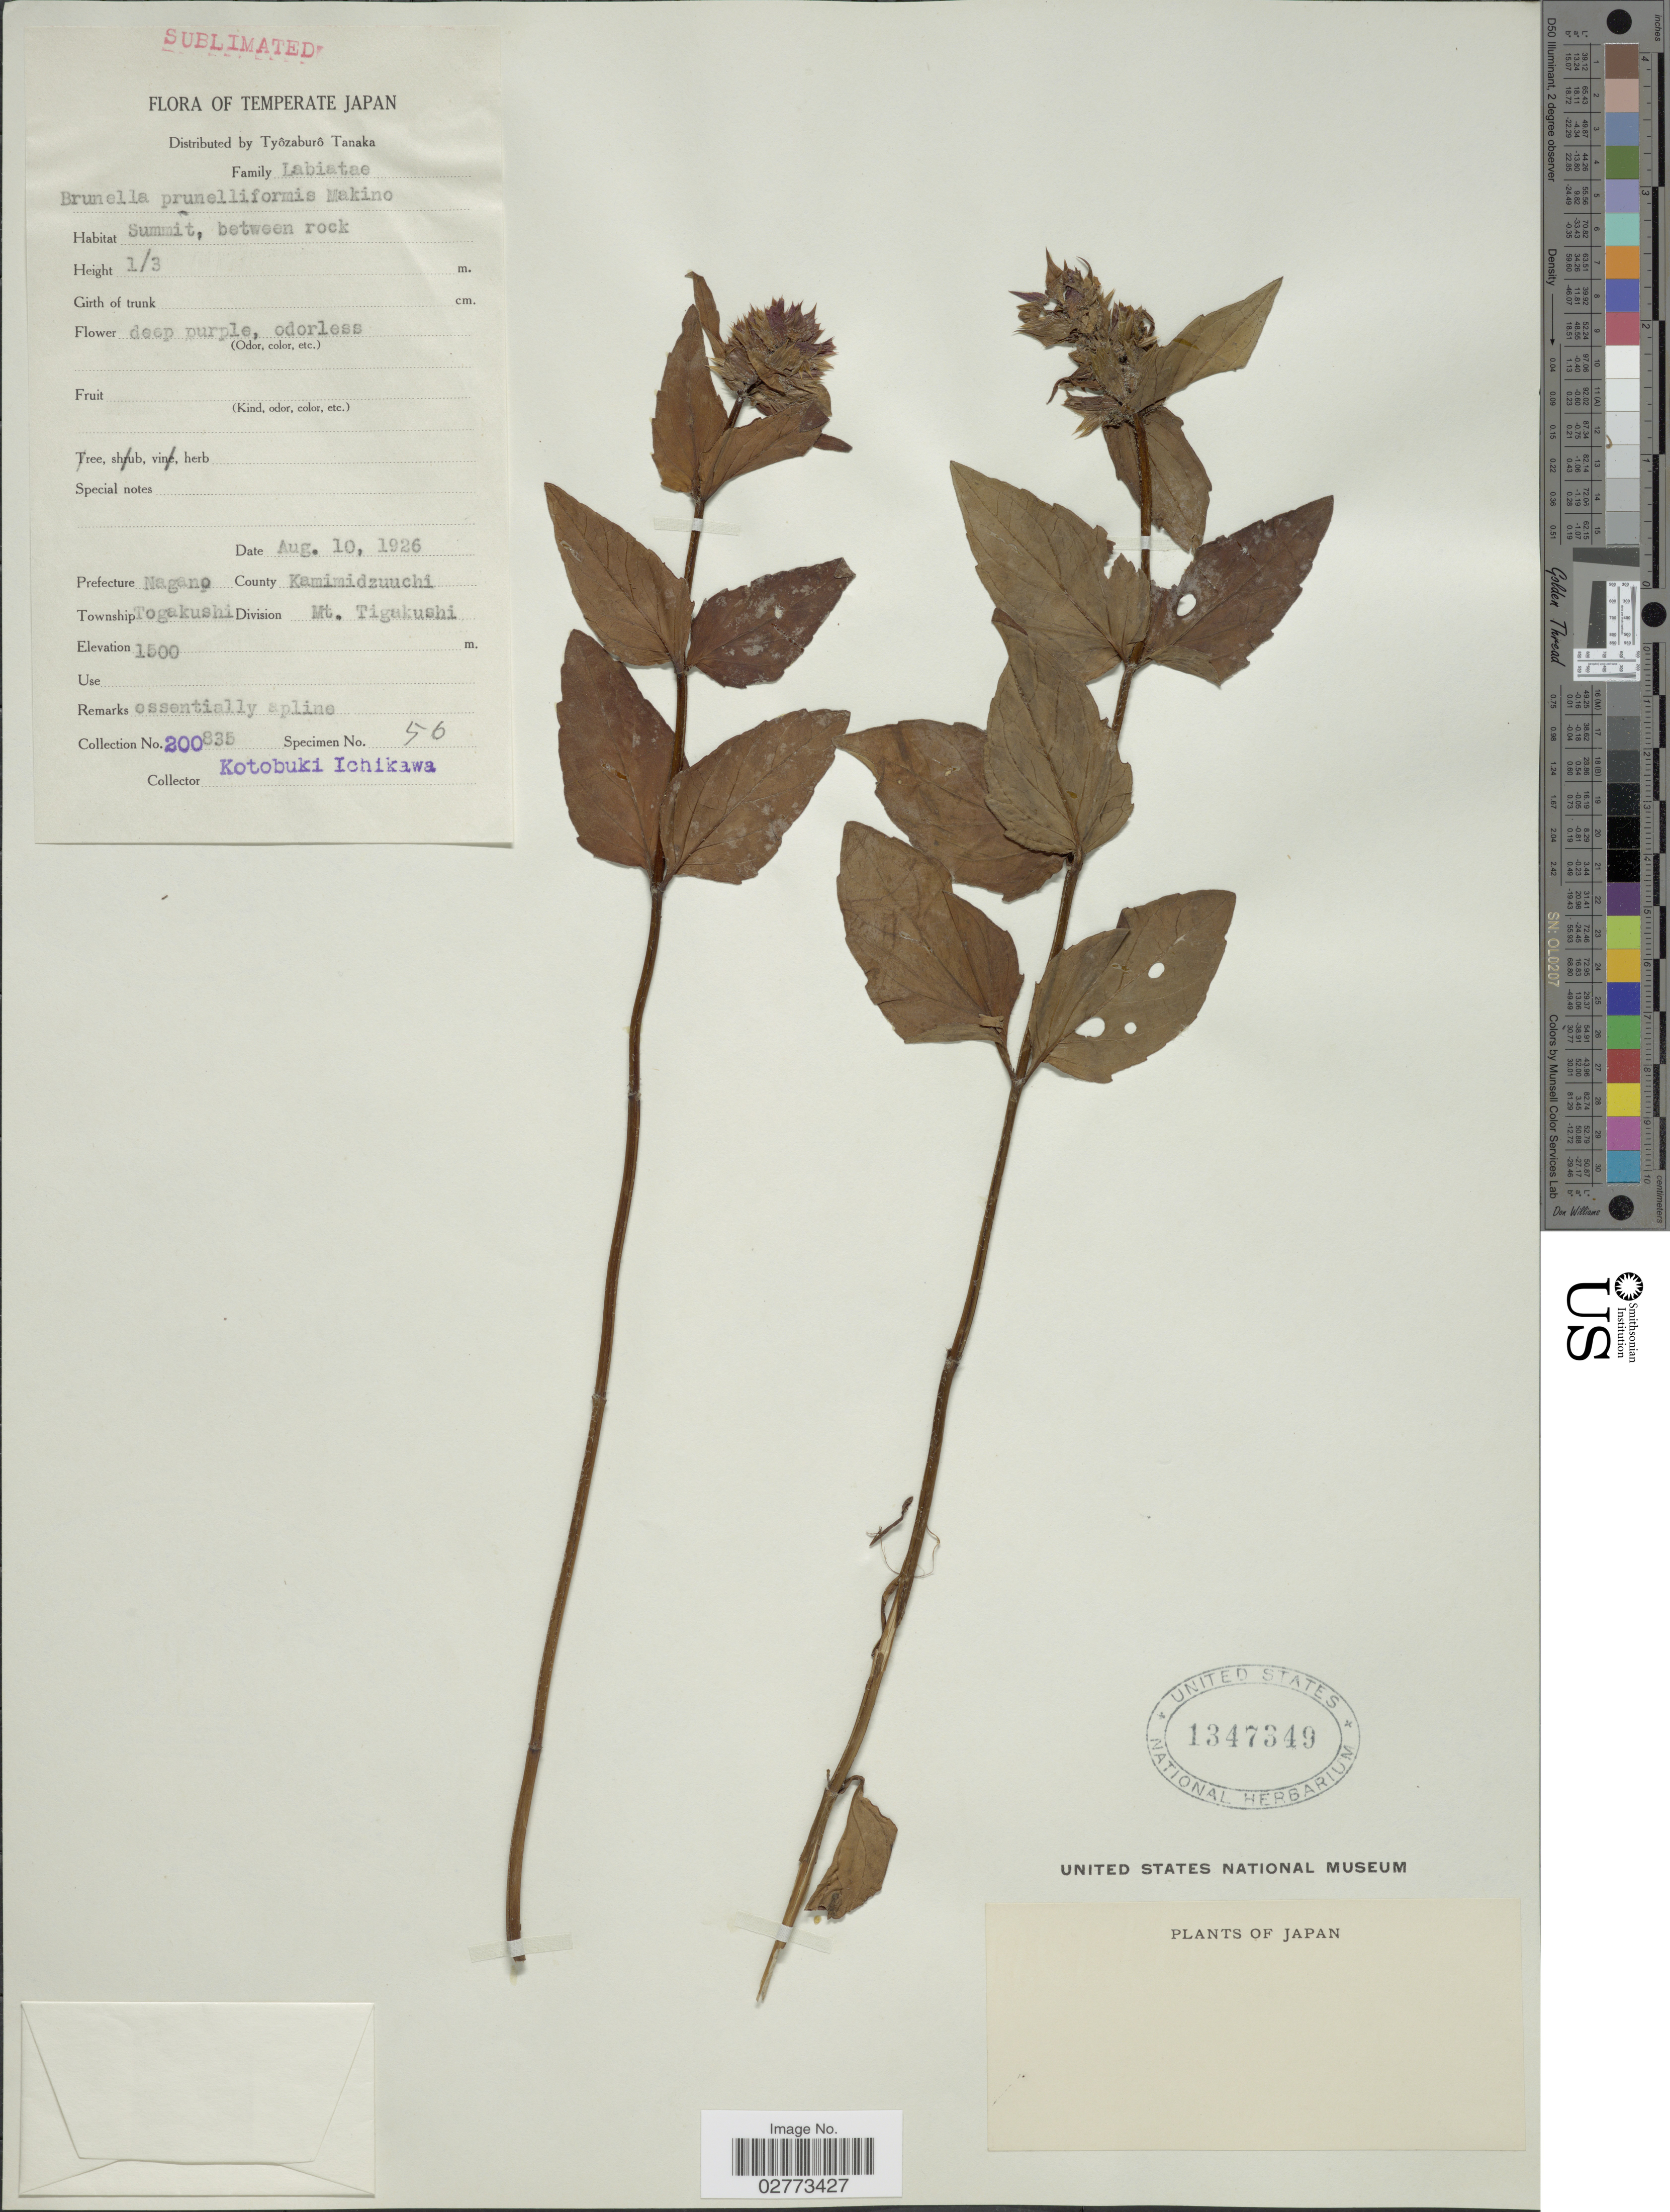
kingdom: Plantae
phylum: Tracheophyta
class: Magnoliopsida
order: Lamiales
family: Lamiaceae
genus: Prunella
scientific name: Prunella prunelliformis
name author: (Maxim.) Makino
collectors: K. Ichikawa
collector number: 200835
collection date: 1926-08-10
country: Japan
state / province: Nagano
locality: Temperate Japan. Prefecture Nagano. County Kamimidzuuchi. Township Togakushi. Division Mt. Tigakushi.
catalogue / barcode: US 1347349